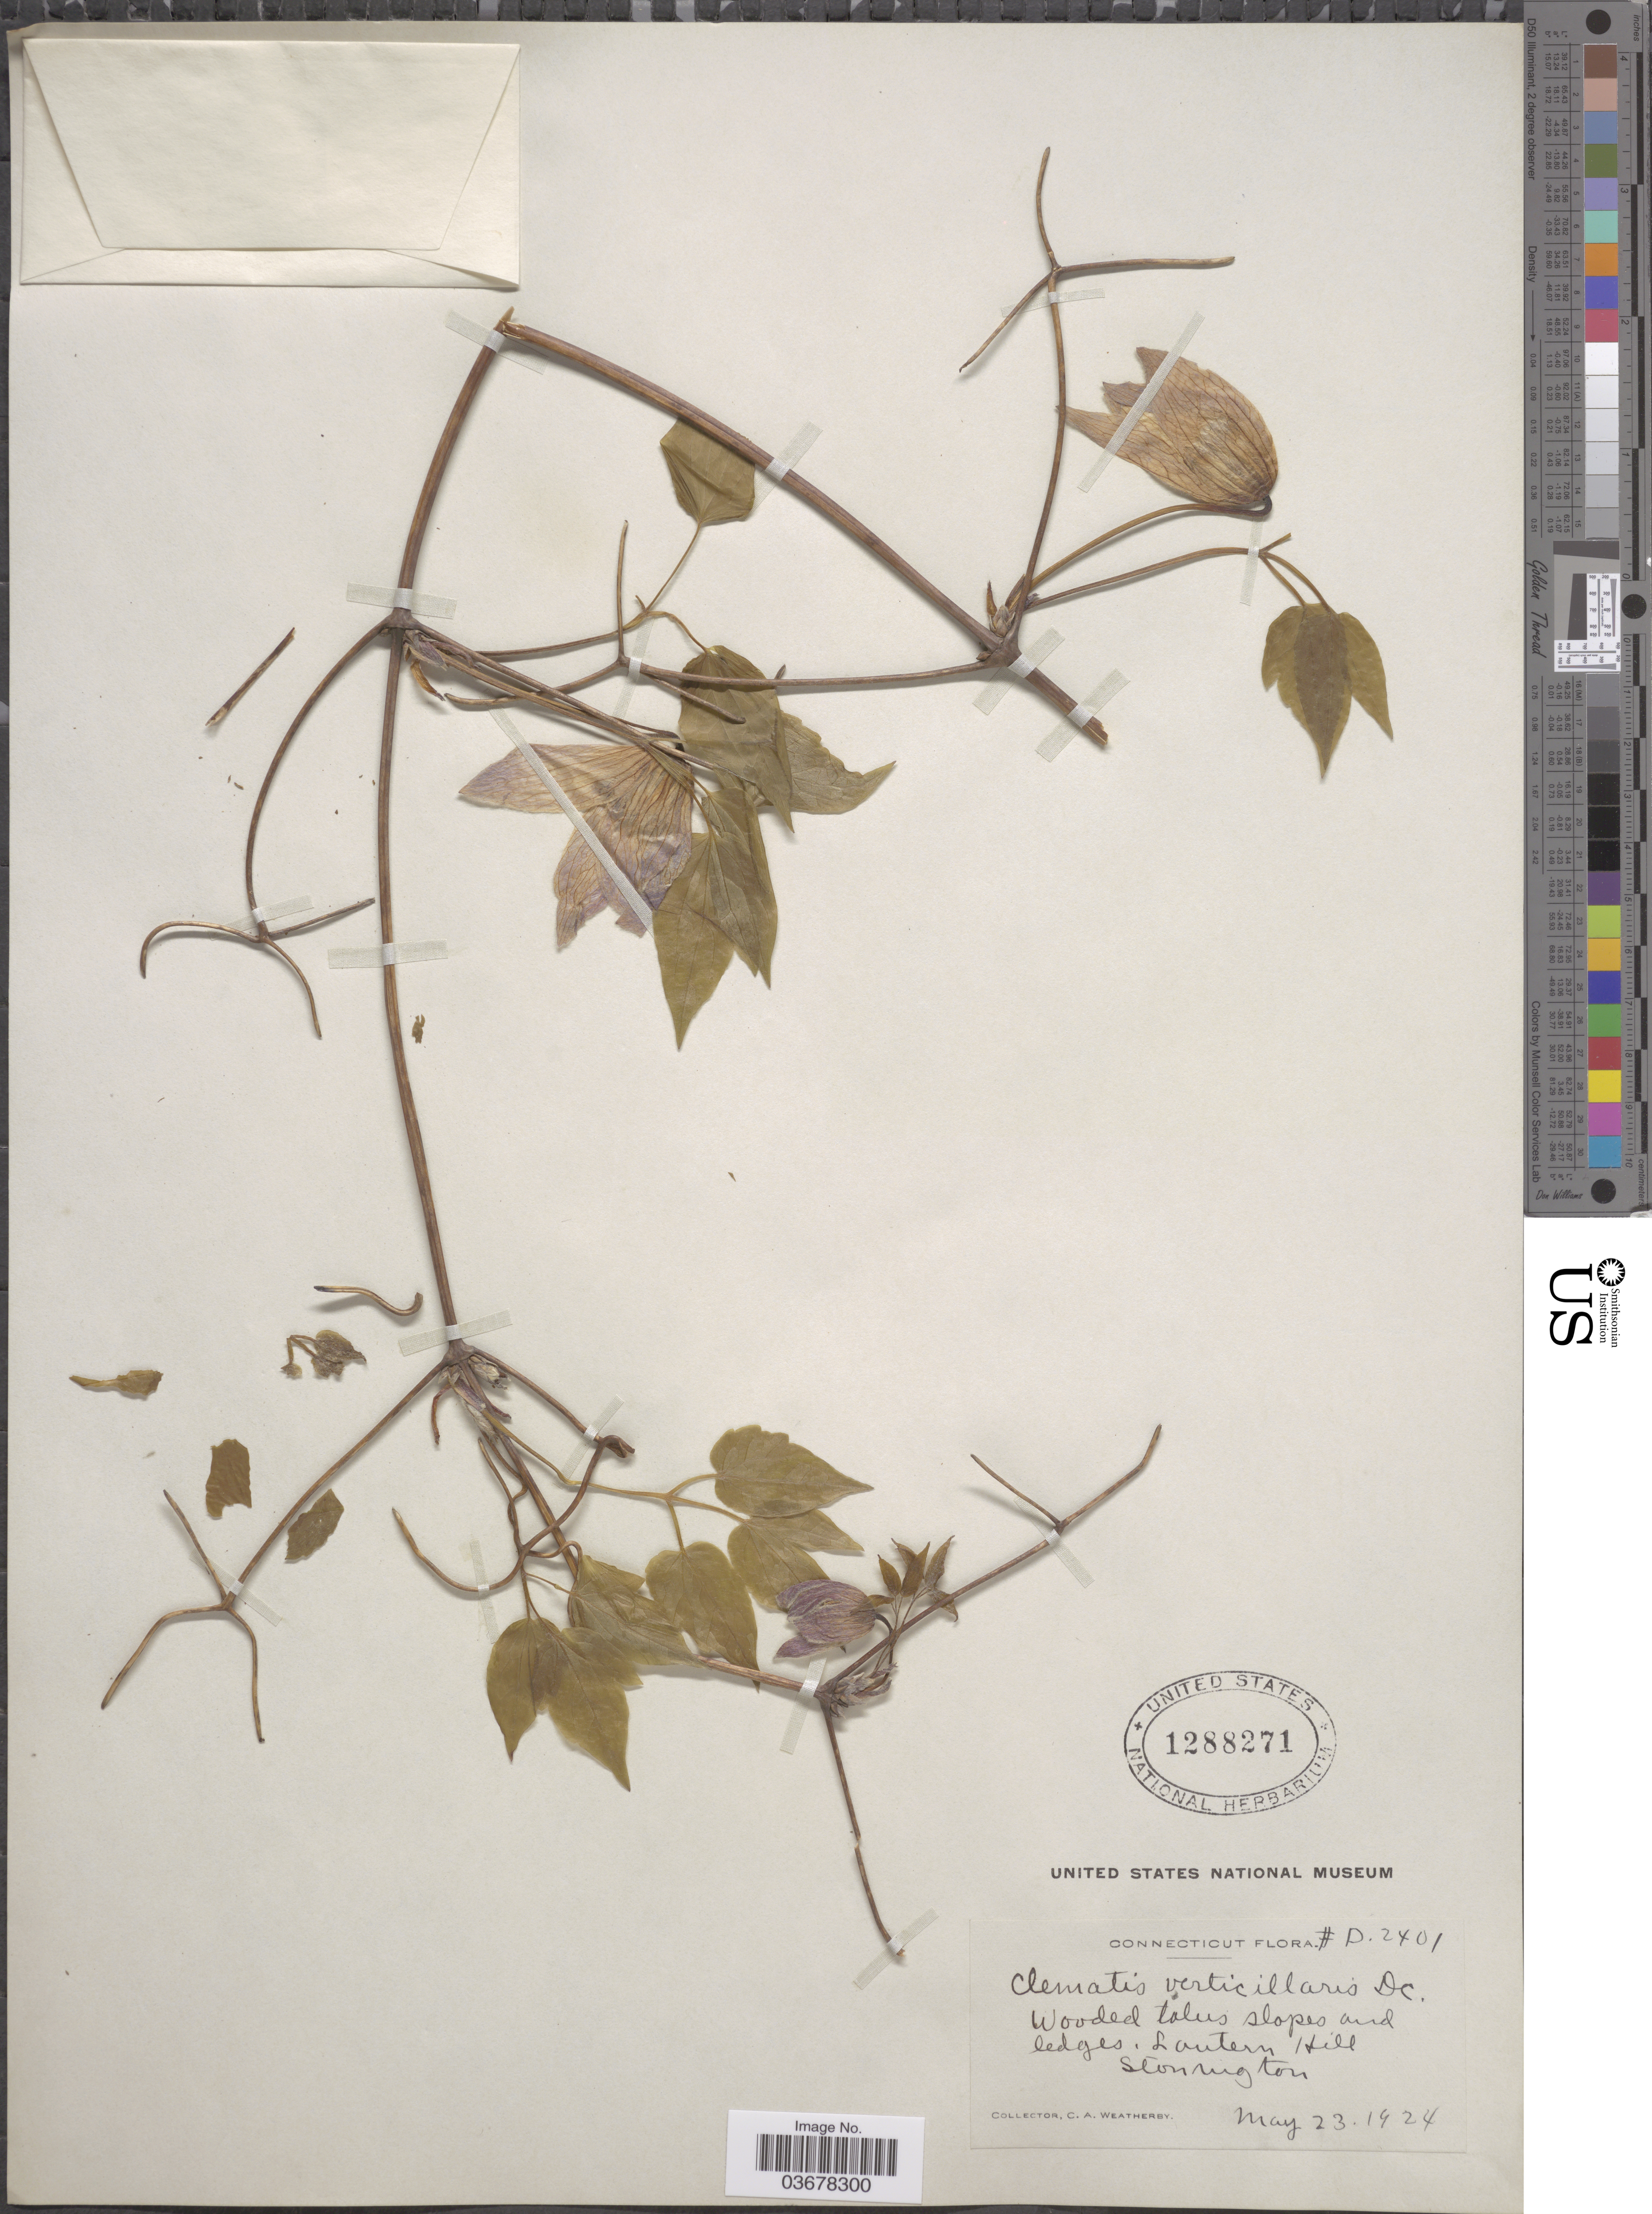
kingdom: Plantae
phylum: Tracheophyta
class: Magnoliopsida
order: Ranunculales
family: Ranunculaceae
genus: Clematis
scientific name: Clematis verticillaris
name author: DC.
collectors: C. A. Weatherby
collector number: D2401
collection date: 1924-05-23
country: United States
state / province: Connecticut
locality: Lantern Hill, Stonington.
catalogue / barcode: US 1288271